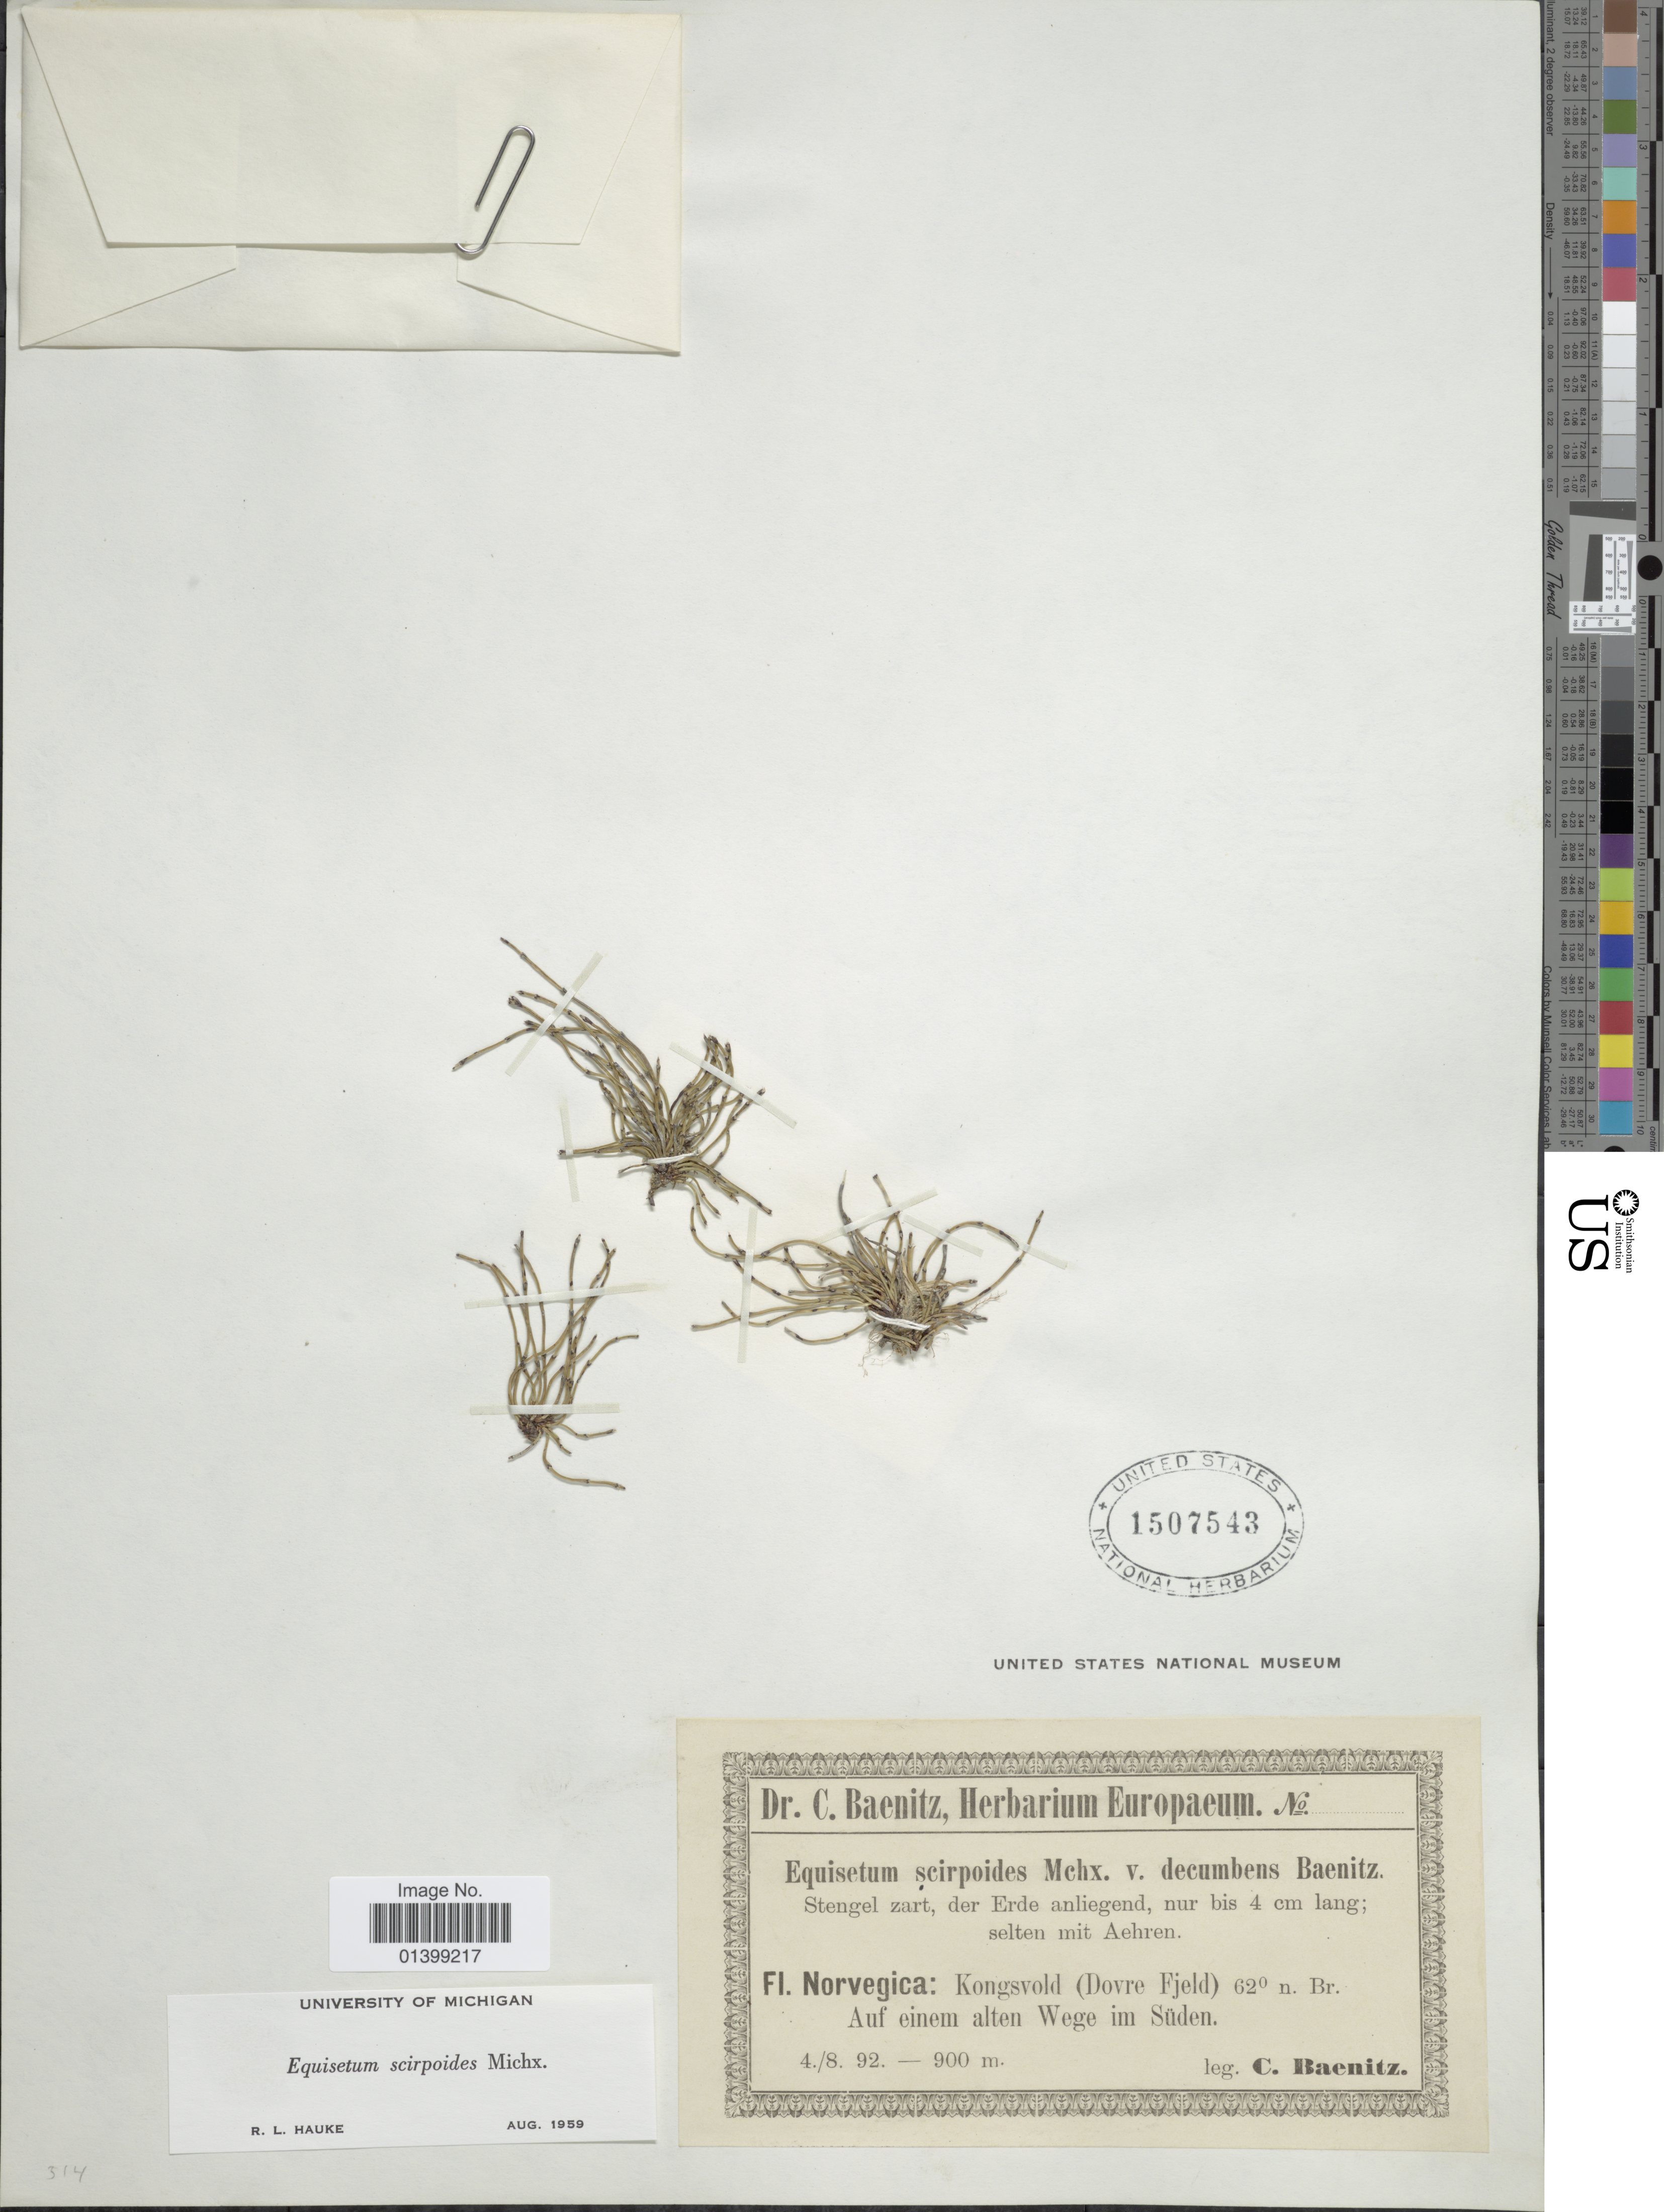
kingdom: Plantae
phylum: Tracheophyta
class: Polypodiopsida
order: Equisetales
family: Equisetaceae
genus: Equisetum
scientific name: Equisetum scirpoides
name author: Michx.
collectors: C. G. Baenitz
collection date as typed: Transcribed d/m/y: 4/8/92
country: Norway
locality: Norvegica: Kongsvold (Dovre Fjeld), Auf einem alten Wege im Süden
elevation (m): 900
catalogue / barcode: US 1507543